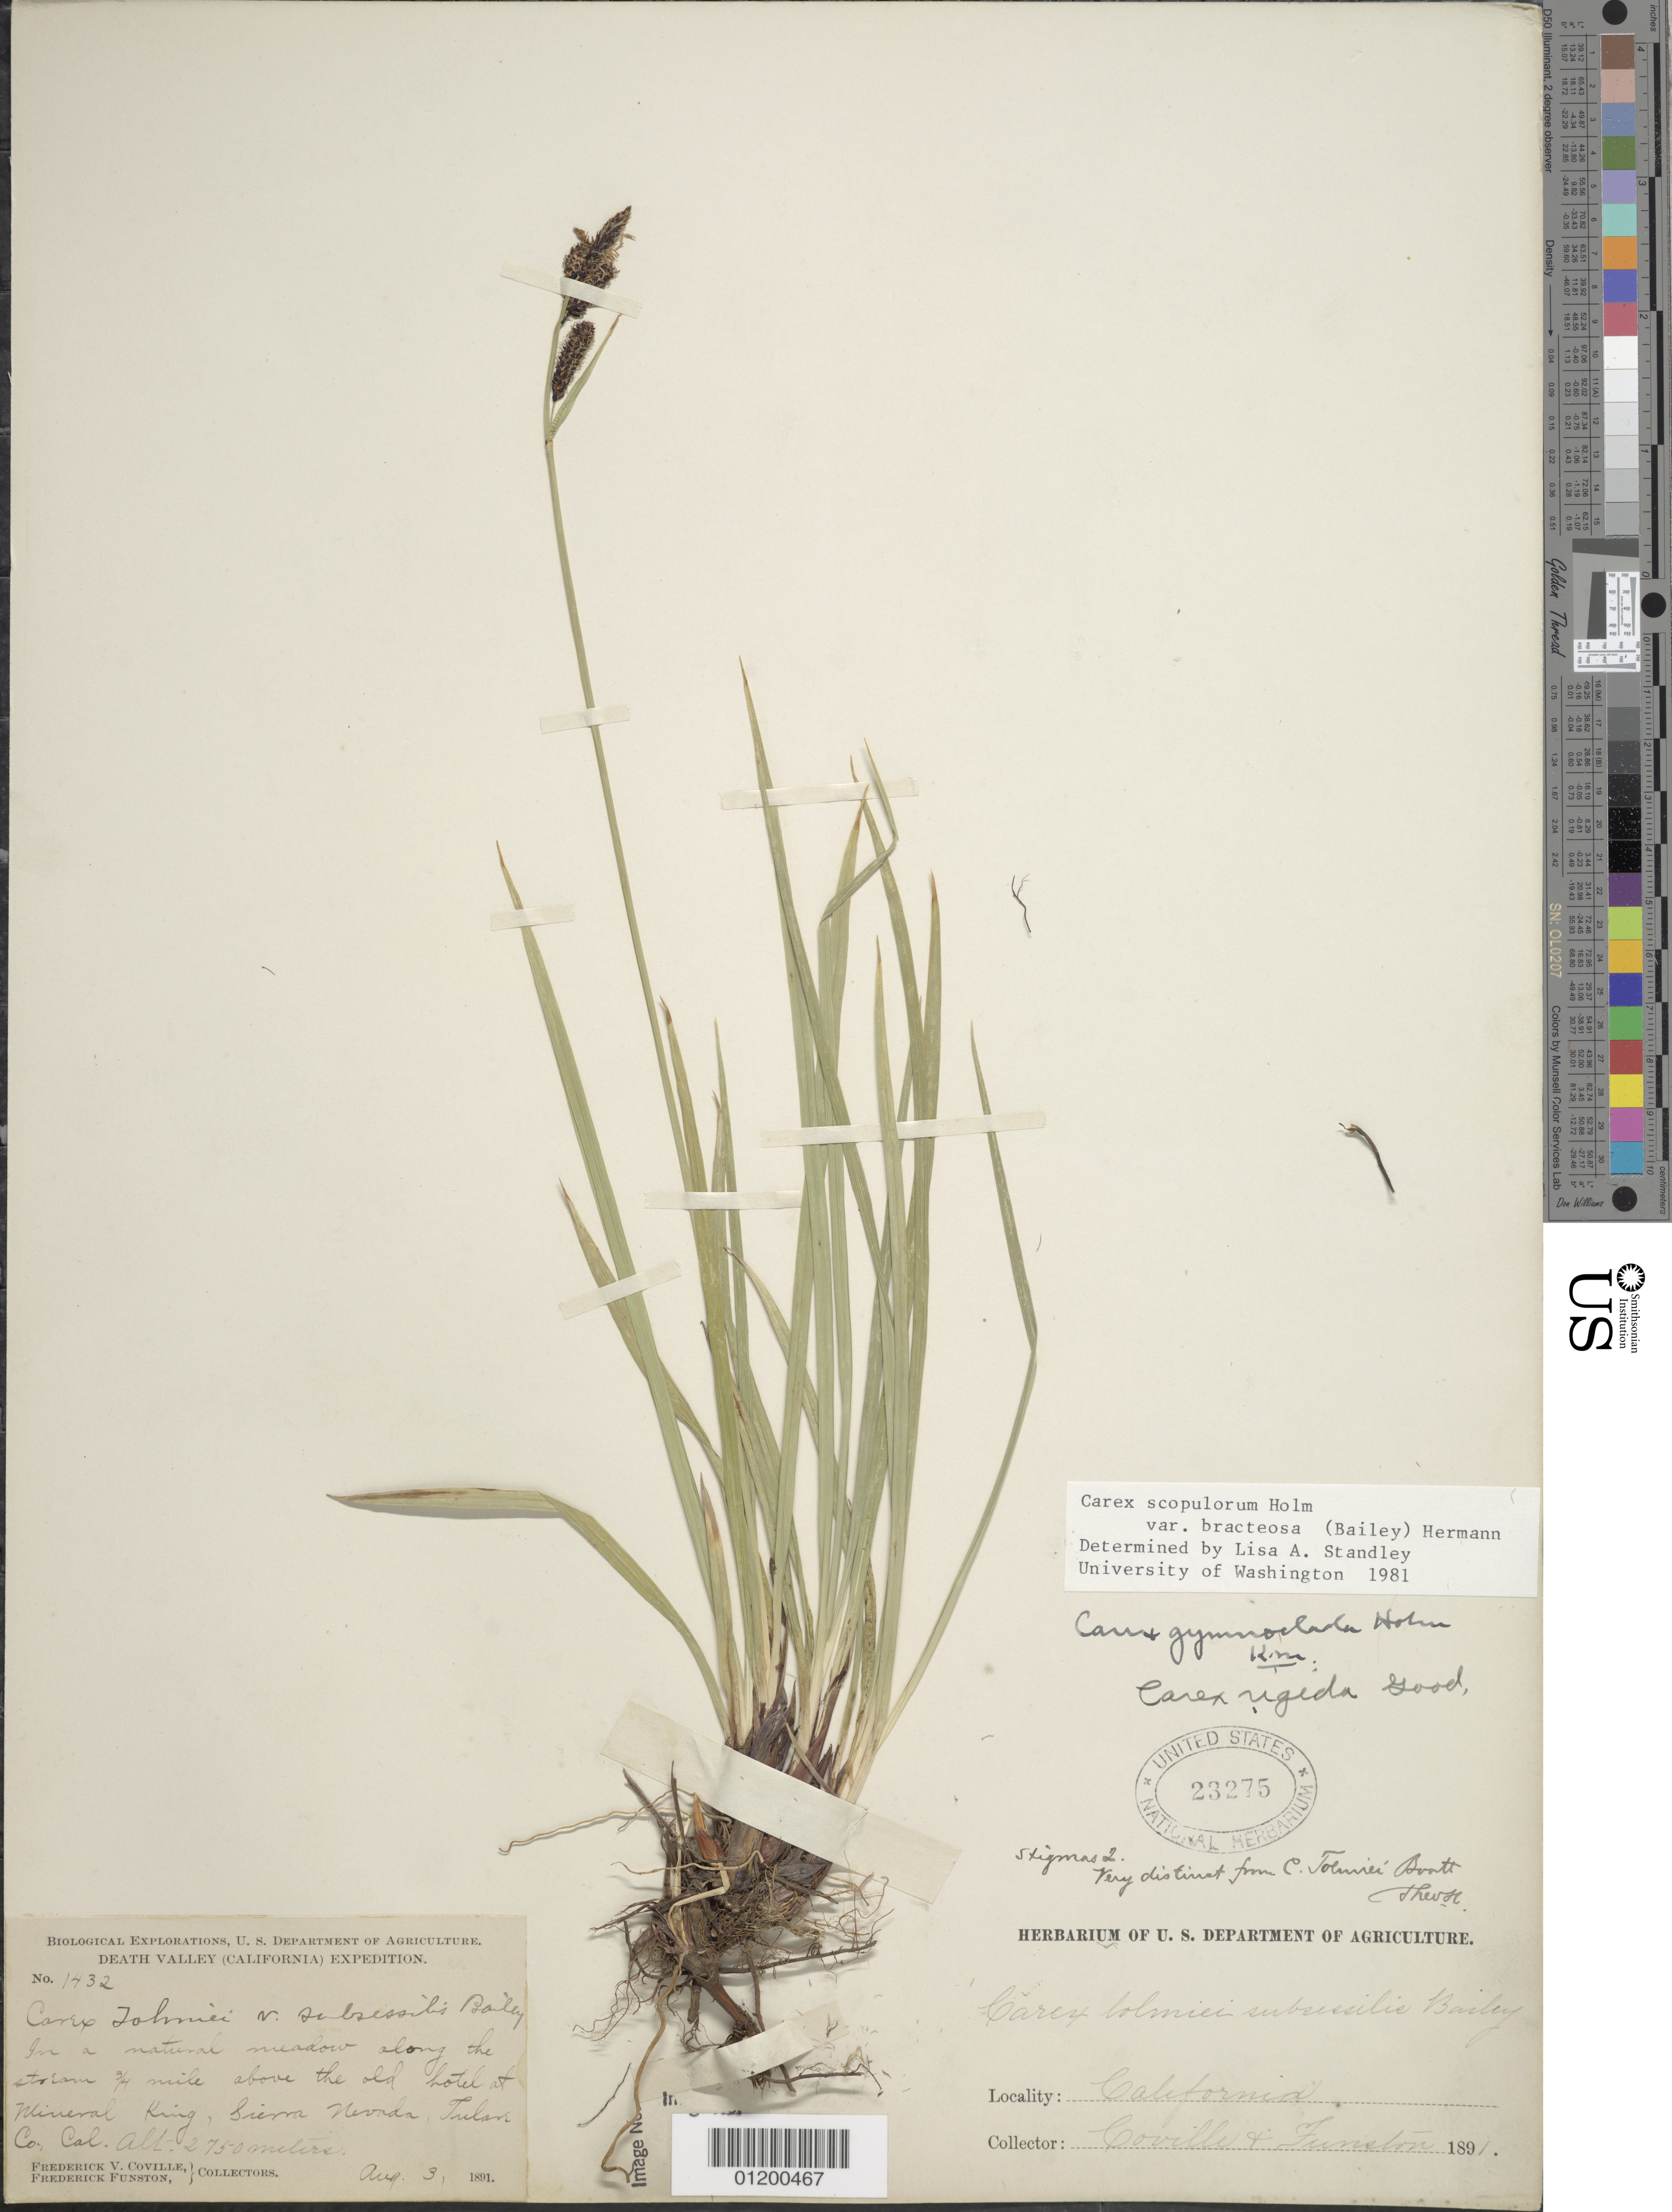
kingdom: Plantae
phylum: Tracheophyta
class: Liliopsida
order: Poales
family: Cyperaceae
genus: Carex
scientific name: Carex scopulorum var. bracteosa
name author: (L.H. Bailey) F.J. Herm.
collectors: F. V. Coville & F. Funston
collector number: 1432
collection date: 1891-08-03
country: United States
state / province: California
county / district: Nevada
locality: In a natural meadow along the stream 3/4 mile above (east) the old hotel at Mineral King, Sierrra Nevada Co.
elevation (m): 2750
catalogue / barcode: US 23275